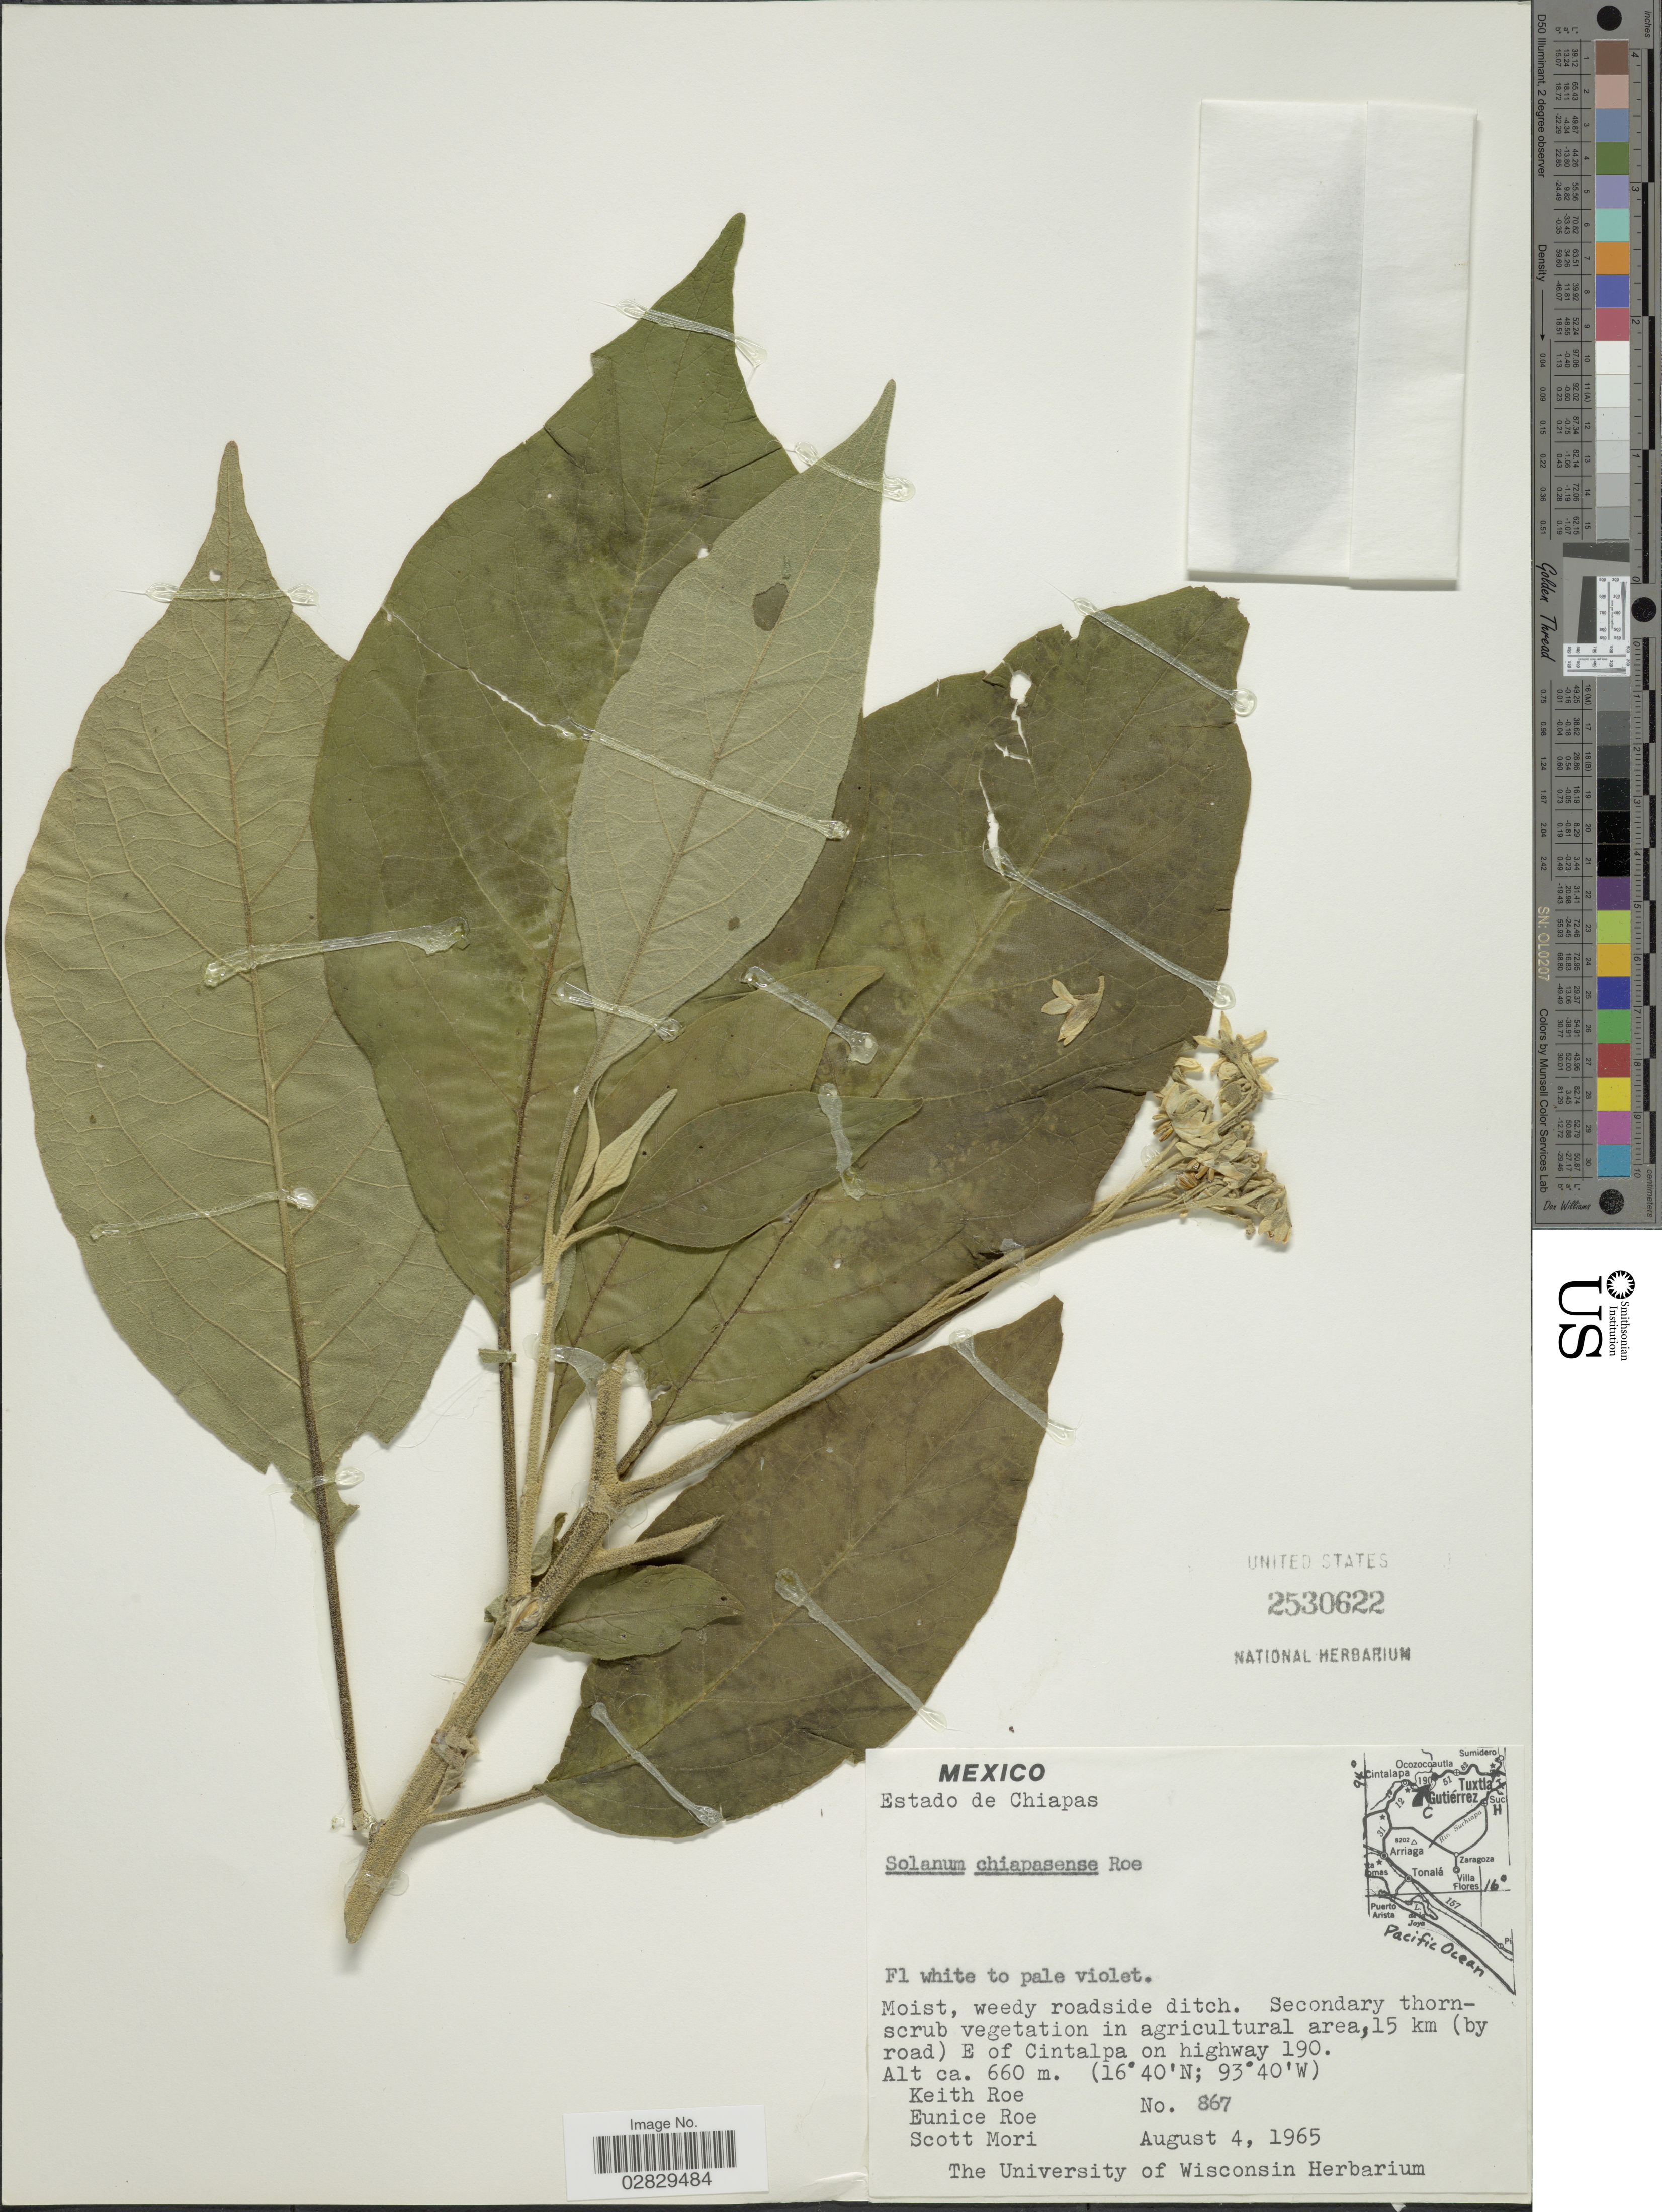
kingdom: Plantae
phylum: Tracheophyta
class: Magnoliopsida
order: Solanales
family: Solanaceae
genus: Solanum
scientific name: Solanum chiapasense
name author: K.E. Roe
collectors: K. Roe, E. Roe & S. Mori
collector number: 867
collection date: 1965-08-04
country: Mexico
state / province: Chiapas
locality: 15 km (by road) E of Cintalpa on highway 190.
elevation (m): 660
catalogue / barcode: US 2530622